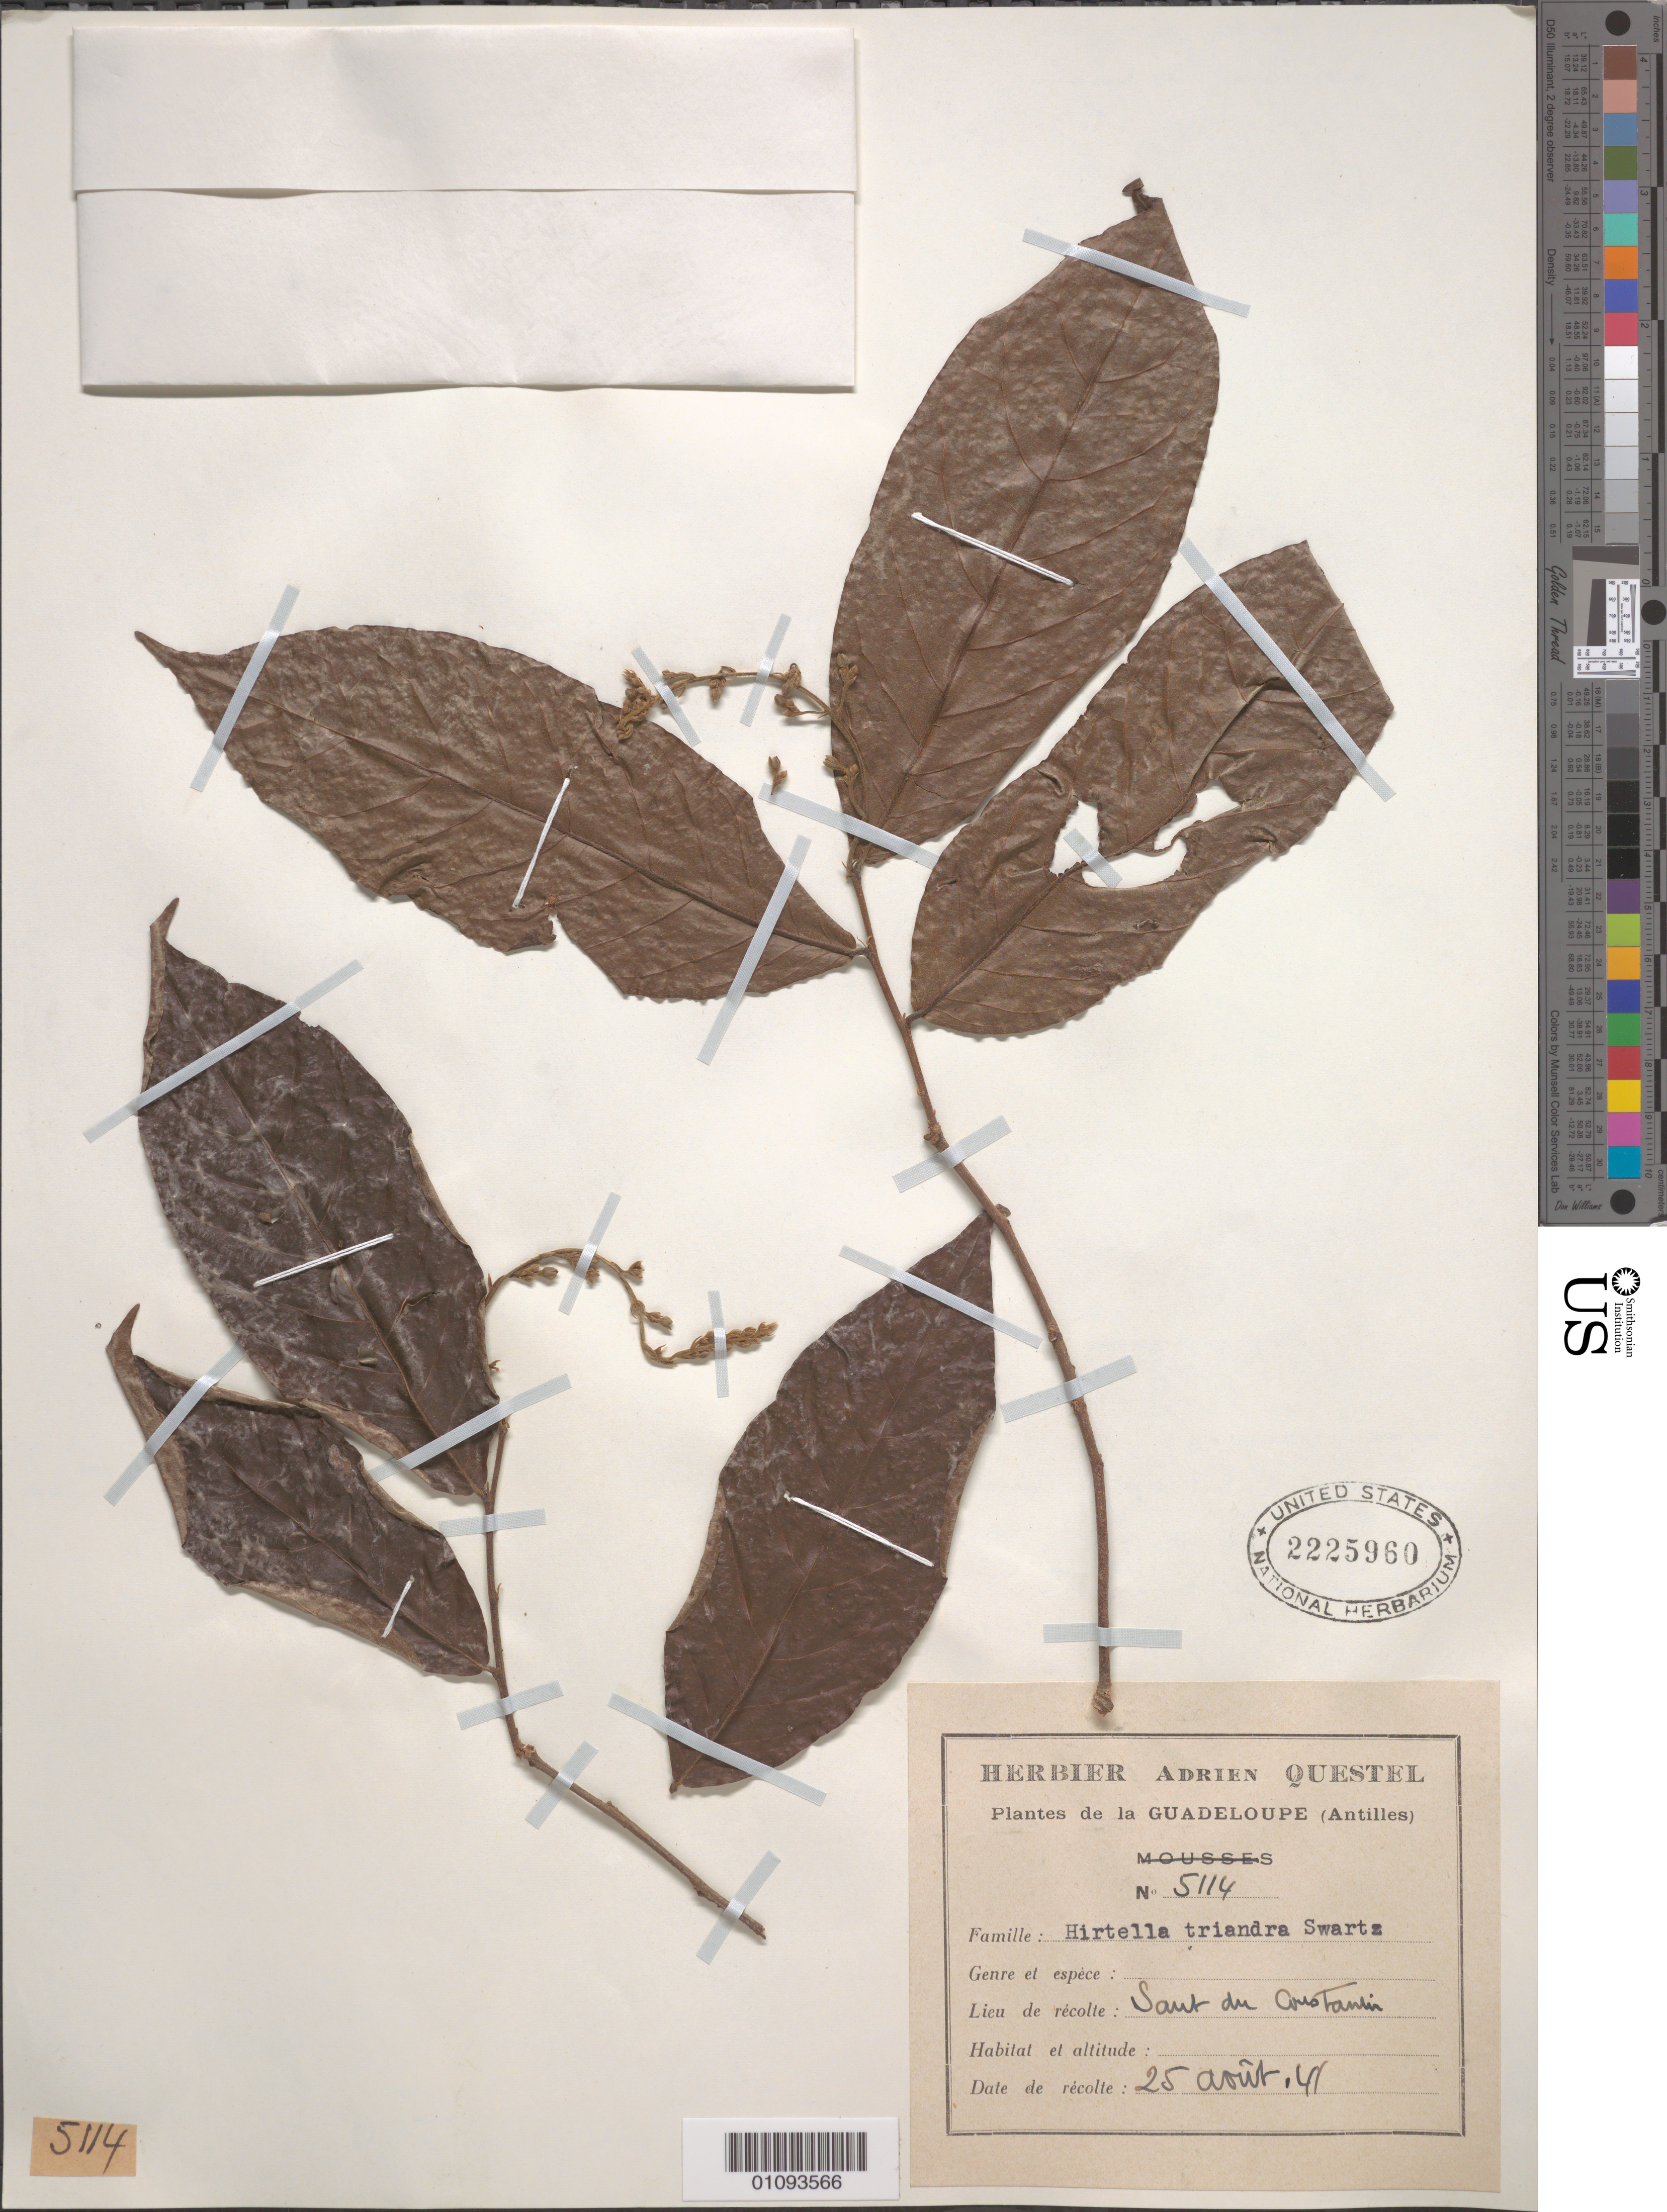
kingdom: Plantae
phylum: Tracheophyta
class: Magnoliopsida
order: Malpighiales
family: Chrysobalanaceae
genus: Hirtella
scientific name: Hirtella triandra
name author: Sw.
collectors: A. Questel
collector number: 5114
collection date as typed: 25 Aug 1941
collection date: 1941-08-25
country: Guadeloupe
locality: Saut du constanin/ coustantin/constanlin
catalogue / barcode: US 2225960